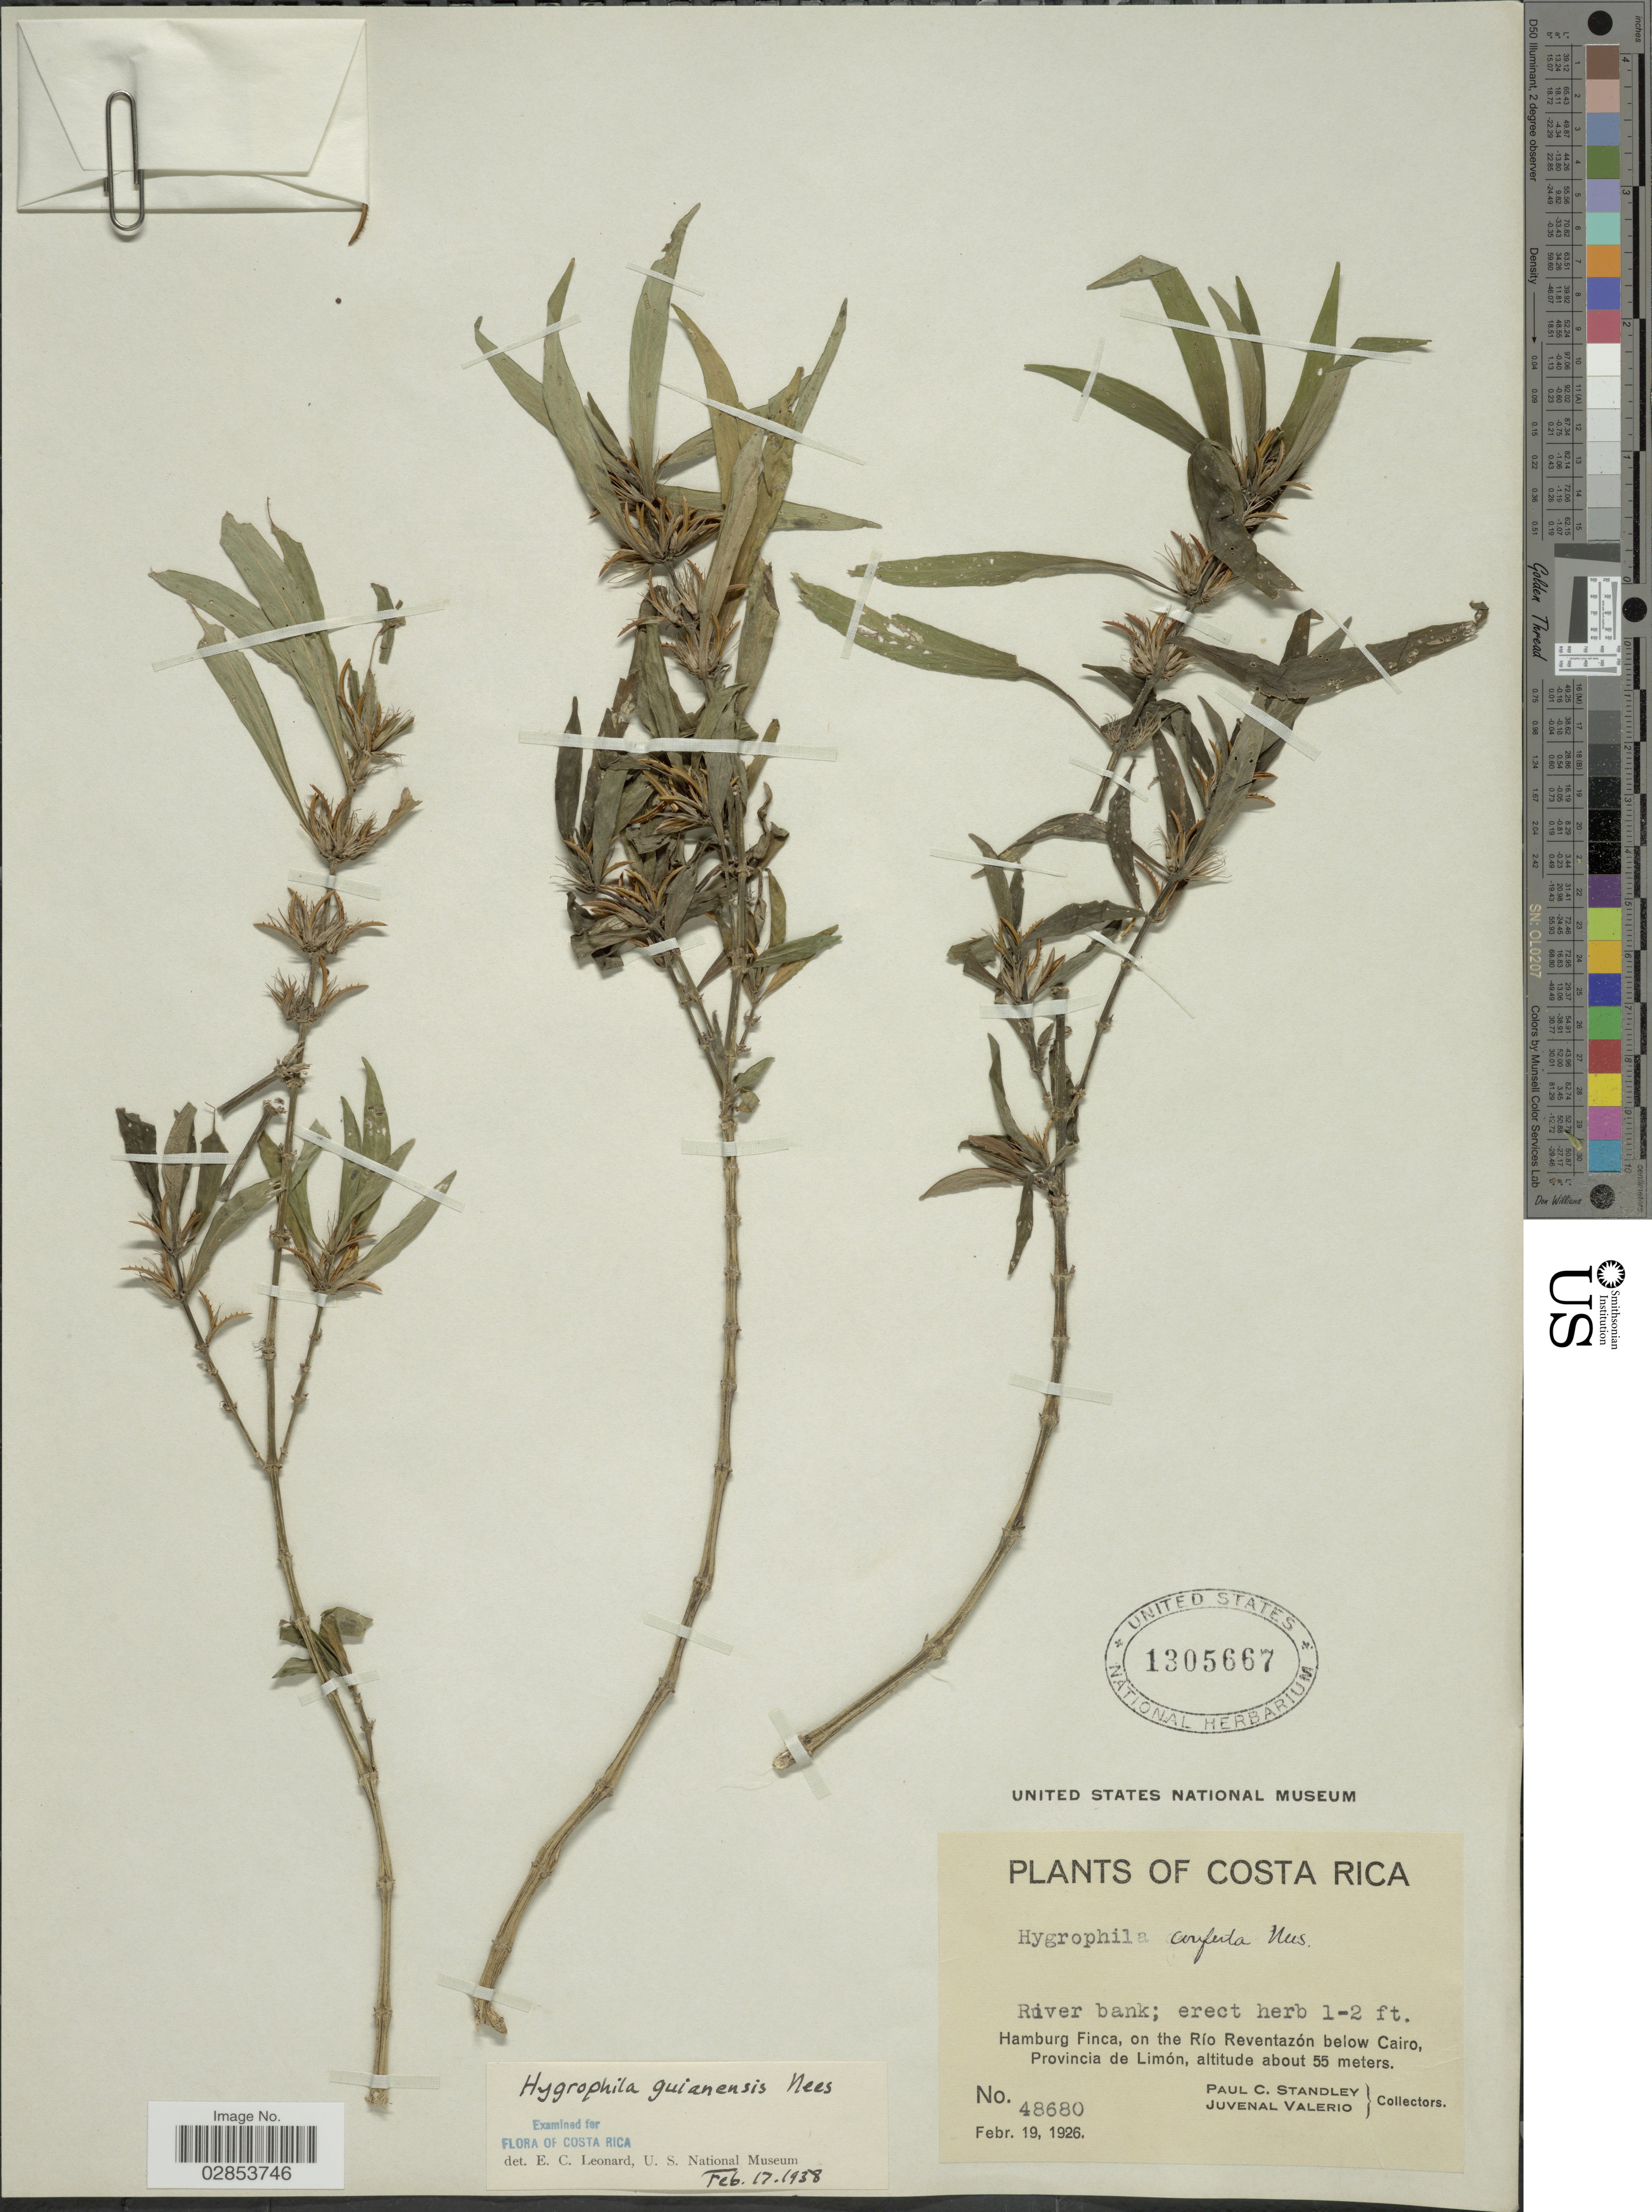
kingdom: Plantae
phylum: Tracheophyta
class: Magnoliopsida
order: Lamiales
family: Acanthaceae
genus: Hygrophila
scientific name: Hygrophila costata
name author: Nees & T. Nees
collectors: P. C. Standley & J. Valerio R.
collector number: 48680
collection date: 1926-02-19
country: Costa Rica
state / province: Limón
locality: Hamburg Finca, on the Río Reventazón below Cairo, Provincia de Limón.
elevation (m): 55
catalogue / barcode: US 1305667